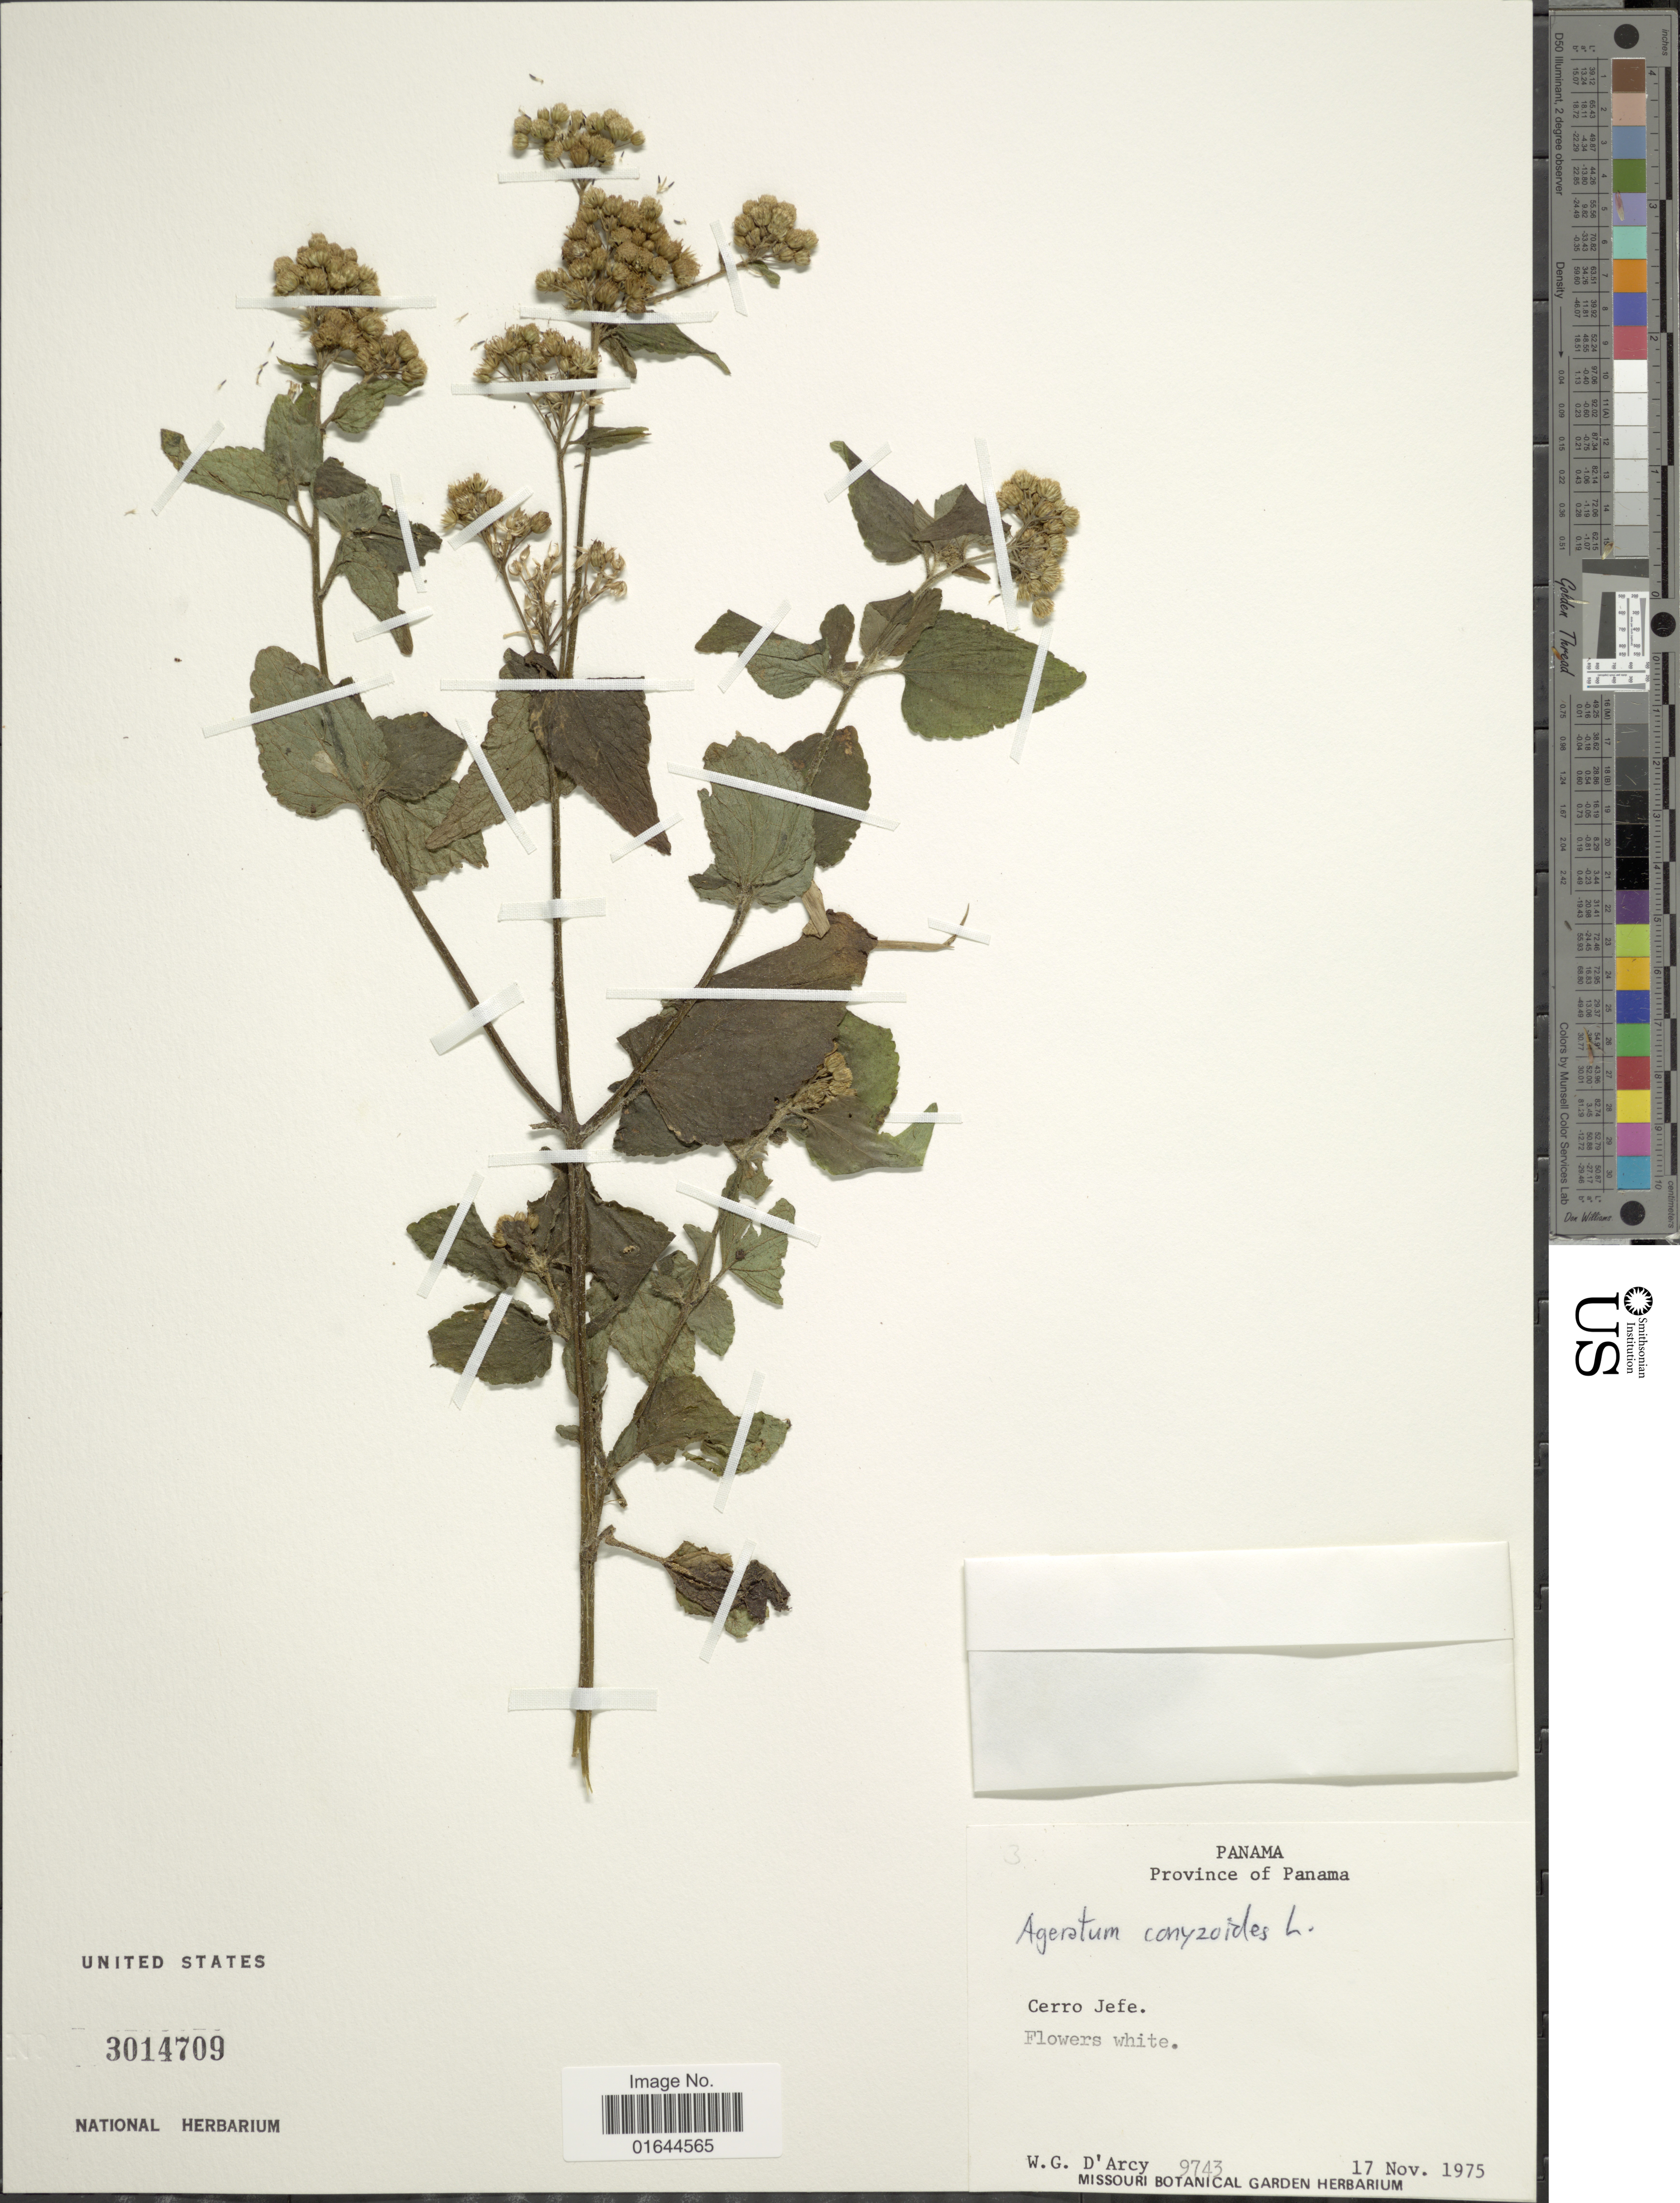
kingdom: Plantae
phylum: Tracheophyta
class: Magnoliopsida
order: Asterales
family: Asteraceae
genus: Ageratum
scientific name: Ageratum conyzoides subsp. conyzoides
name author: L.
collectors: W. G. D'Arcy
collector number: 9743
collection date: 1975-11-17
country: Panama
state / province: Panamá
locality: Province of Panama. Cerro Jefe.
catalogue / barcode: US 3014709